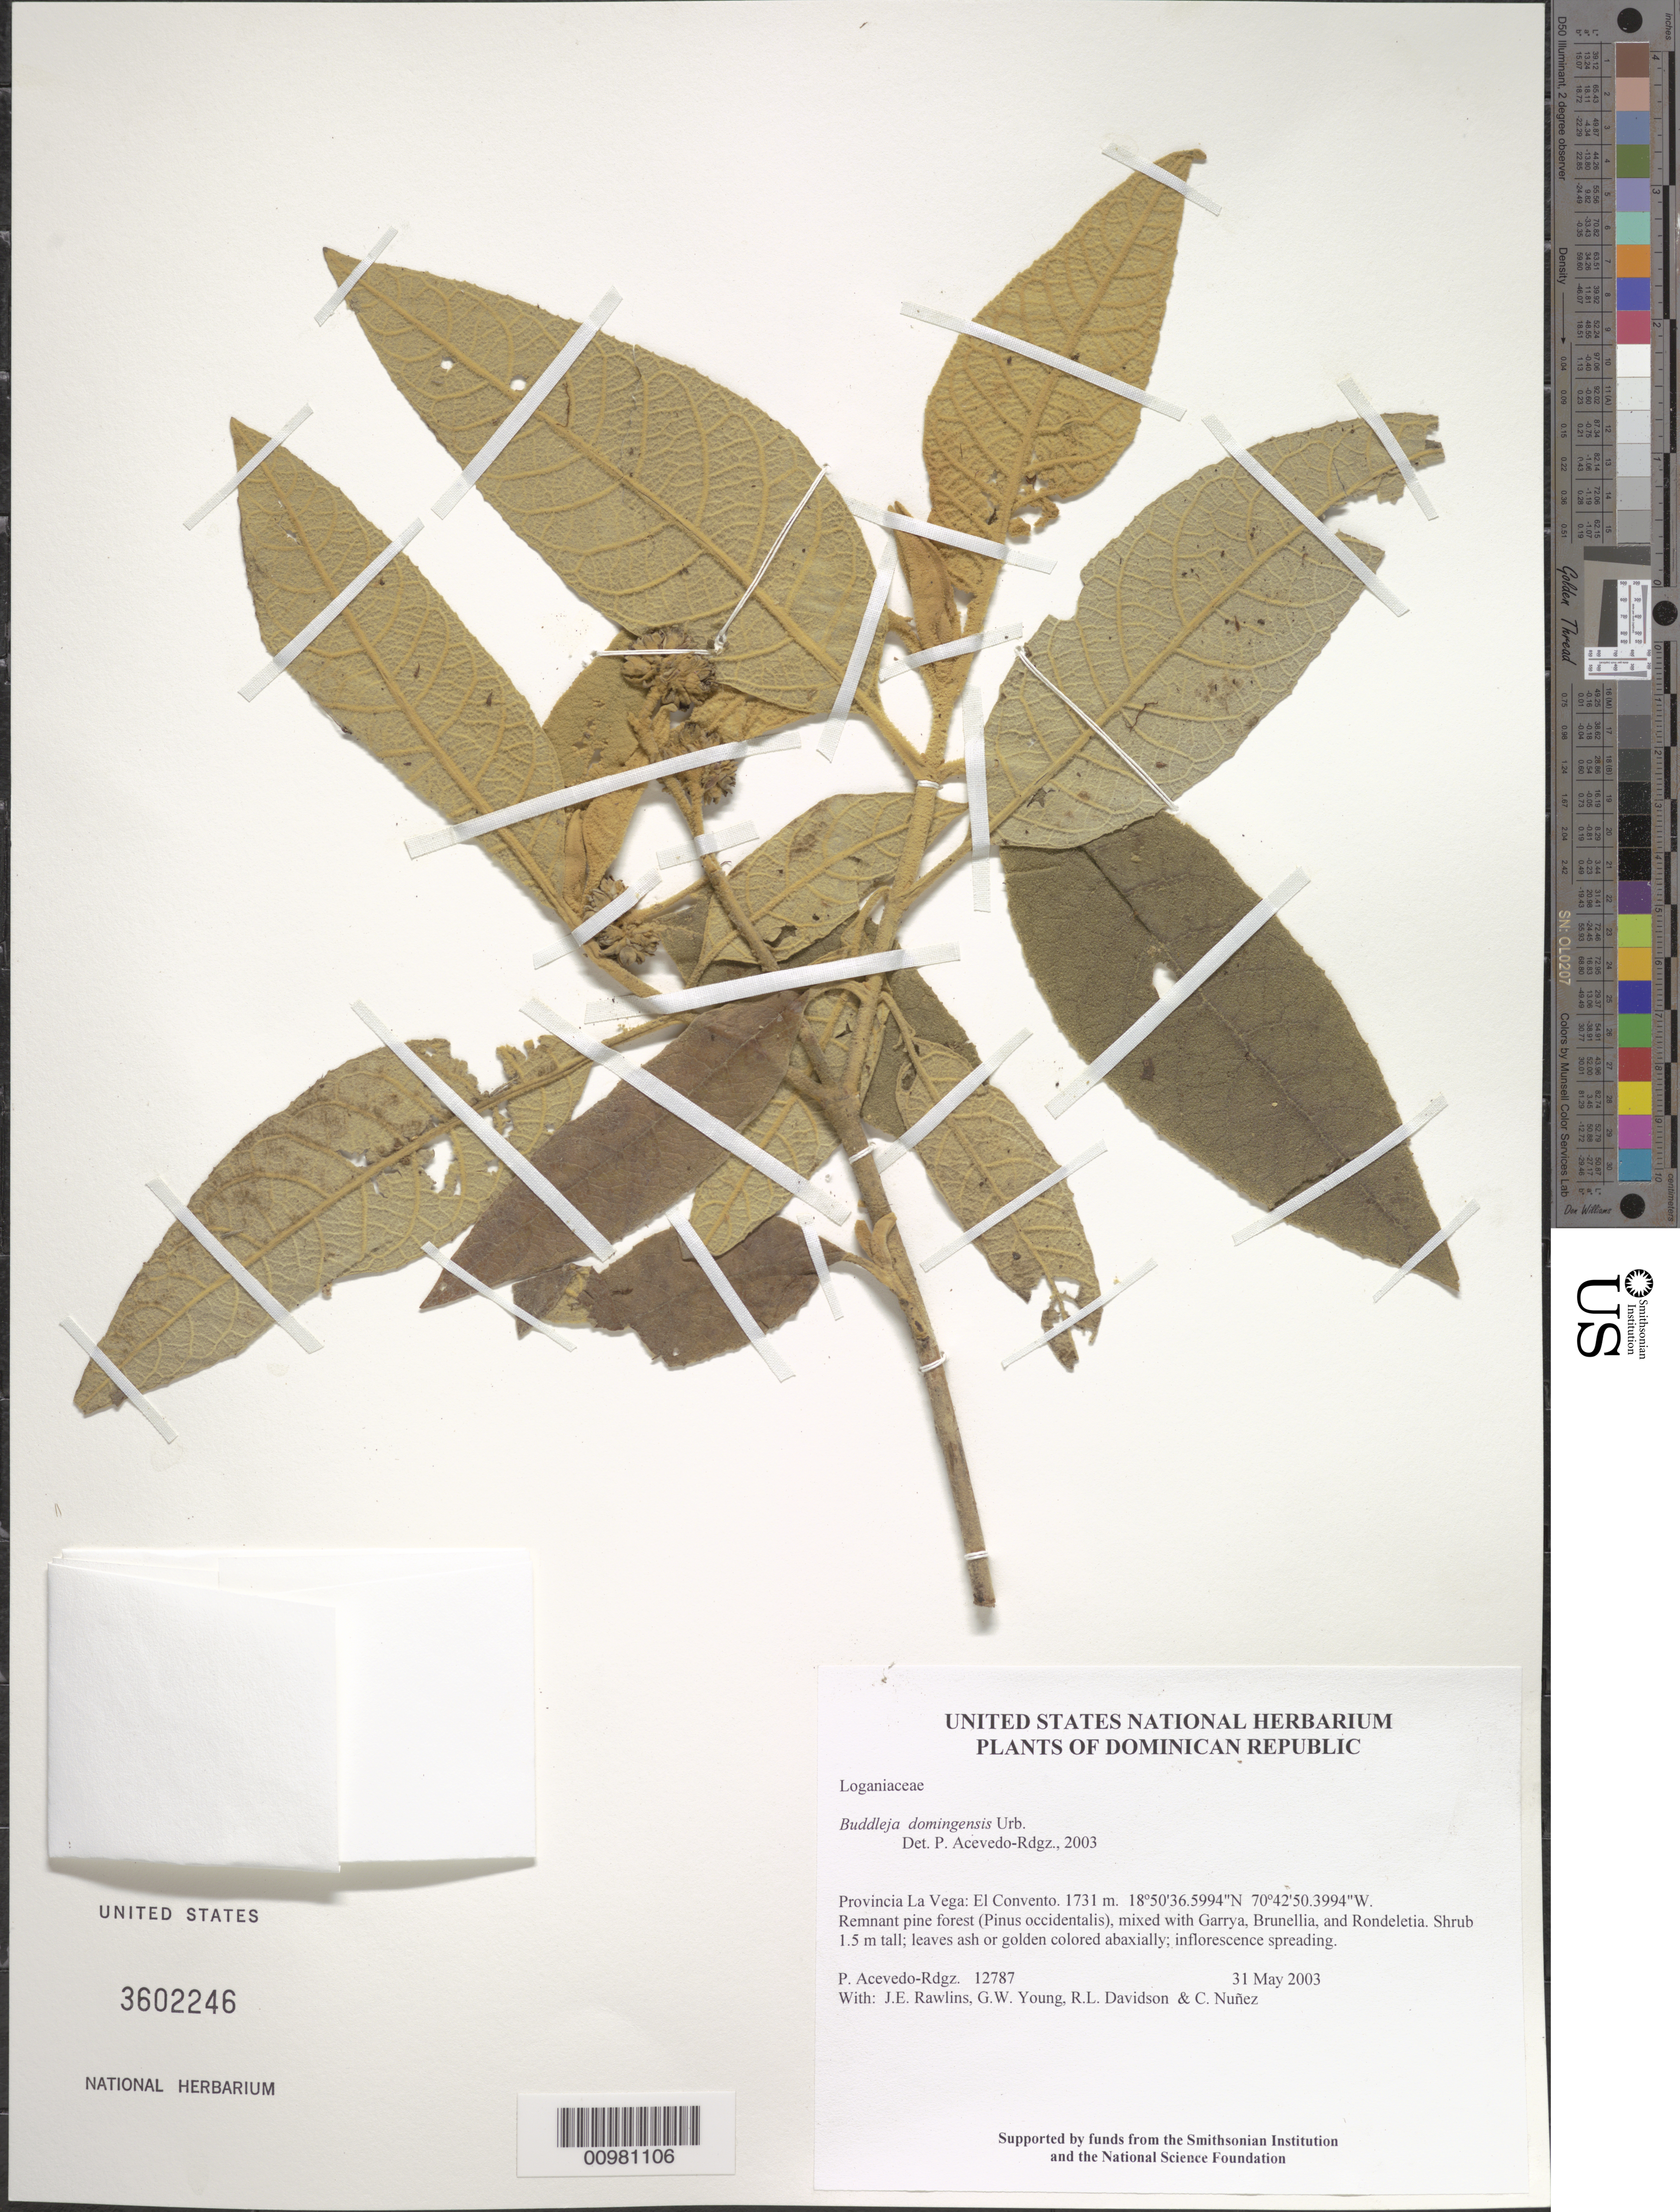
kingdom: Plantae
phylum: Tracheophyta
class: Magnoliopsida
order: Lamiales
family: Scrophulariaceae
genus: Buddleja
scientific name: Buddleja domingensis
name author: Urb.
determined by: Acevedo-Rodríguez, P., (BOT), Smithsonian Institution - National Museum of Natural History (UNITED STATES)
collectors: P. Acevedo-Rodr., J. Rawlins, G. Young, R. Davidson & C. Nunez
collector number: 12787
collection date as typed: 31 May 2003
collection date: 2003-05-31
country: Dominican Republic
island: Hispaniola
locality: Provincia La Vega: El Convento.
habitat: Remnant pine forest (Pinus occidentalis), mixed with Garrya, Brunellia, and Rondeletia.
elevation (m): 1731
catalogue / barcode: US 3602246